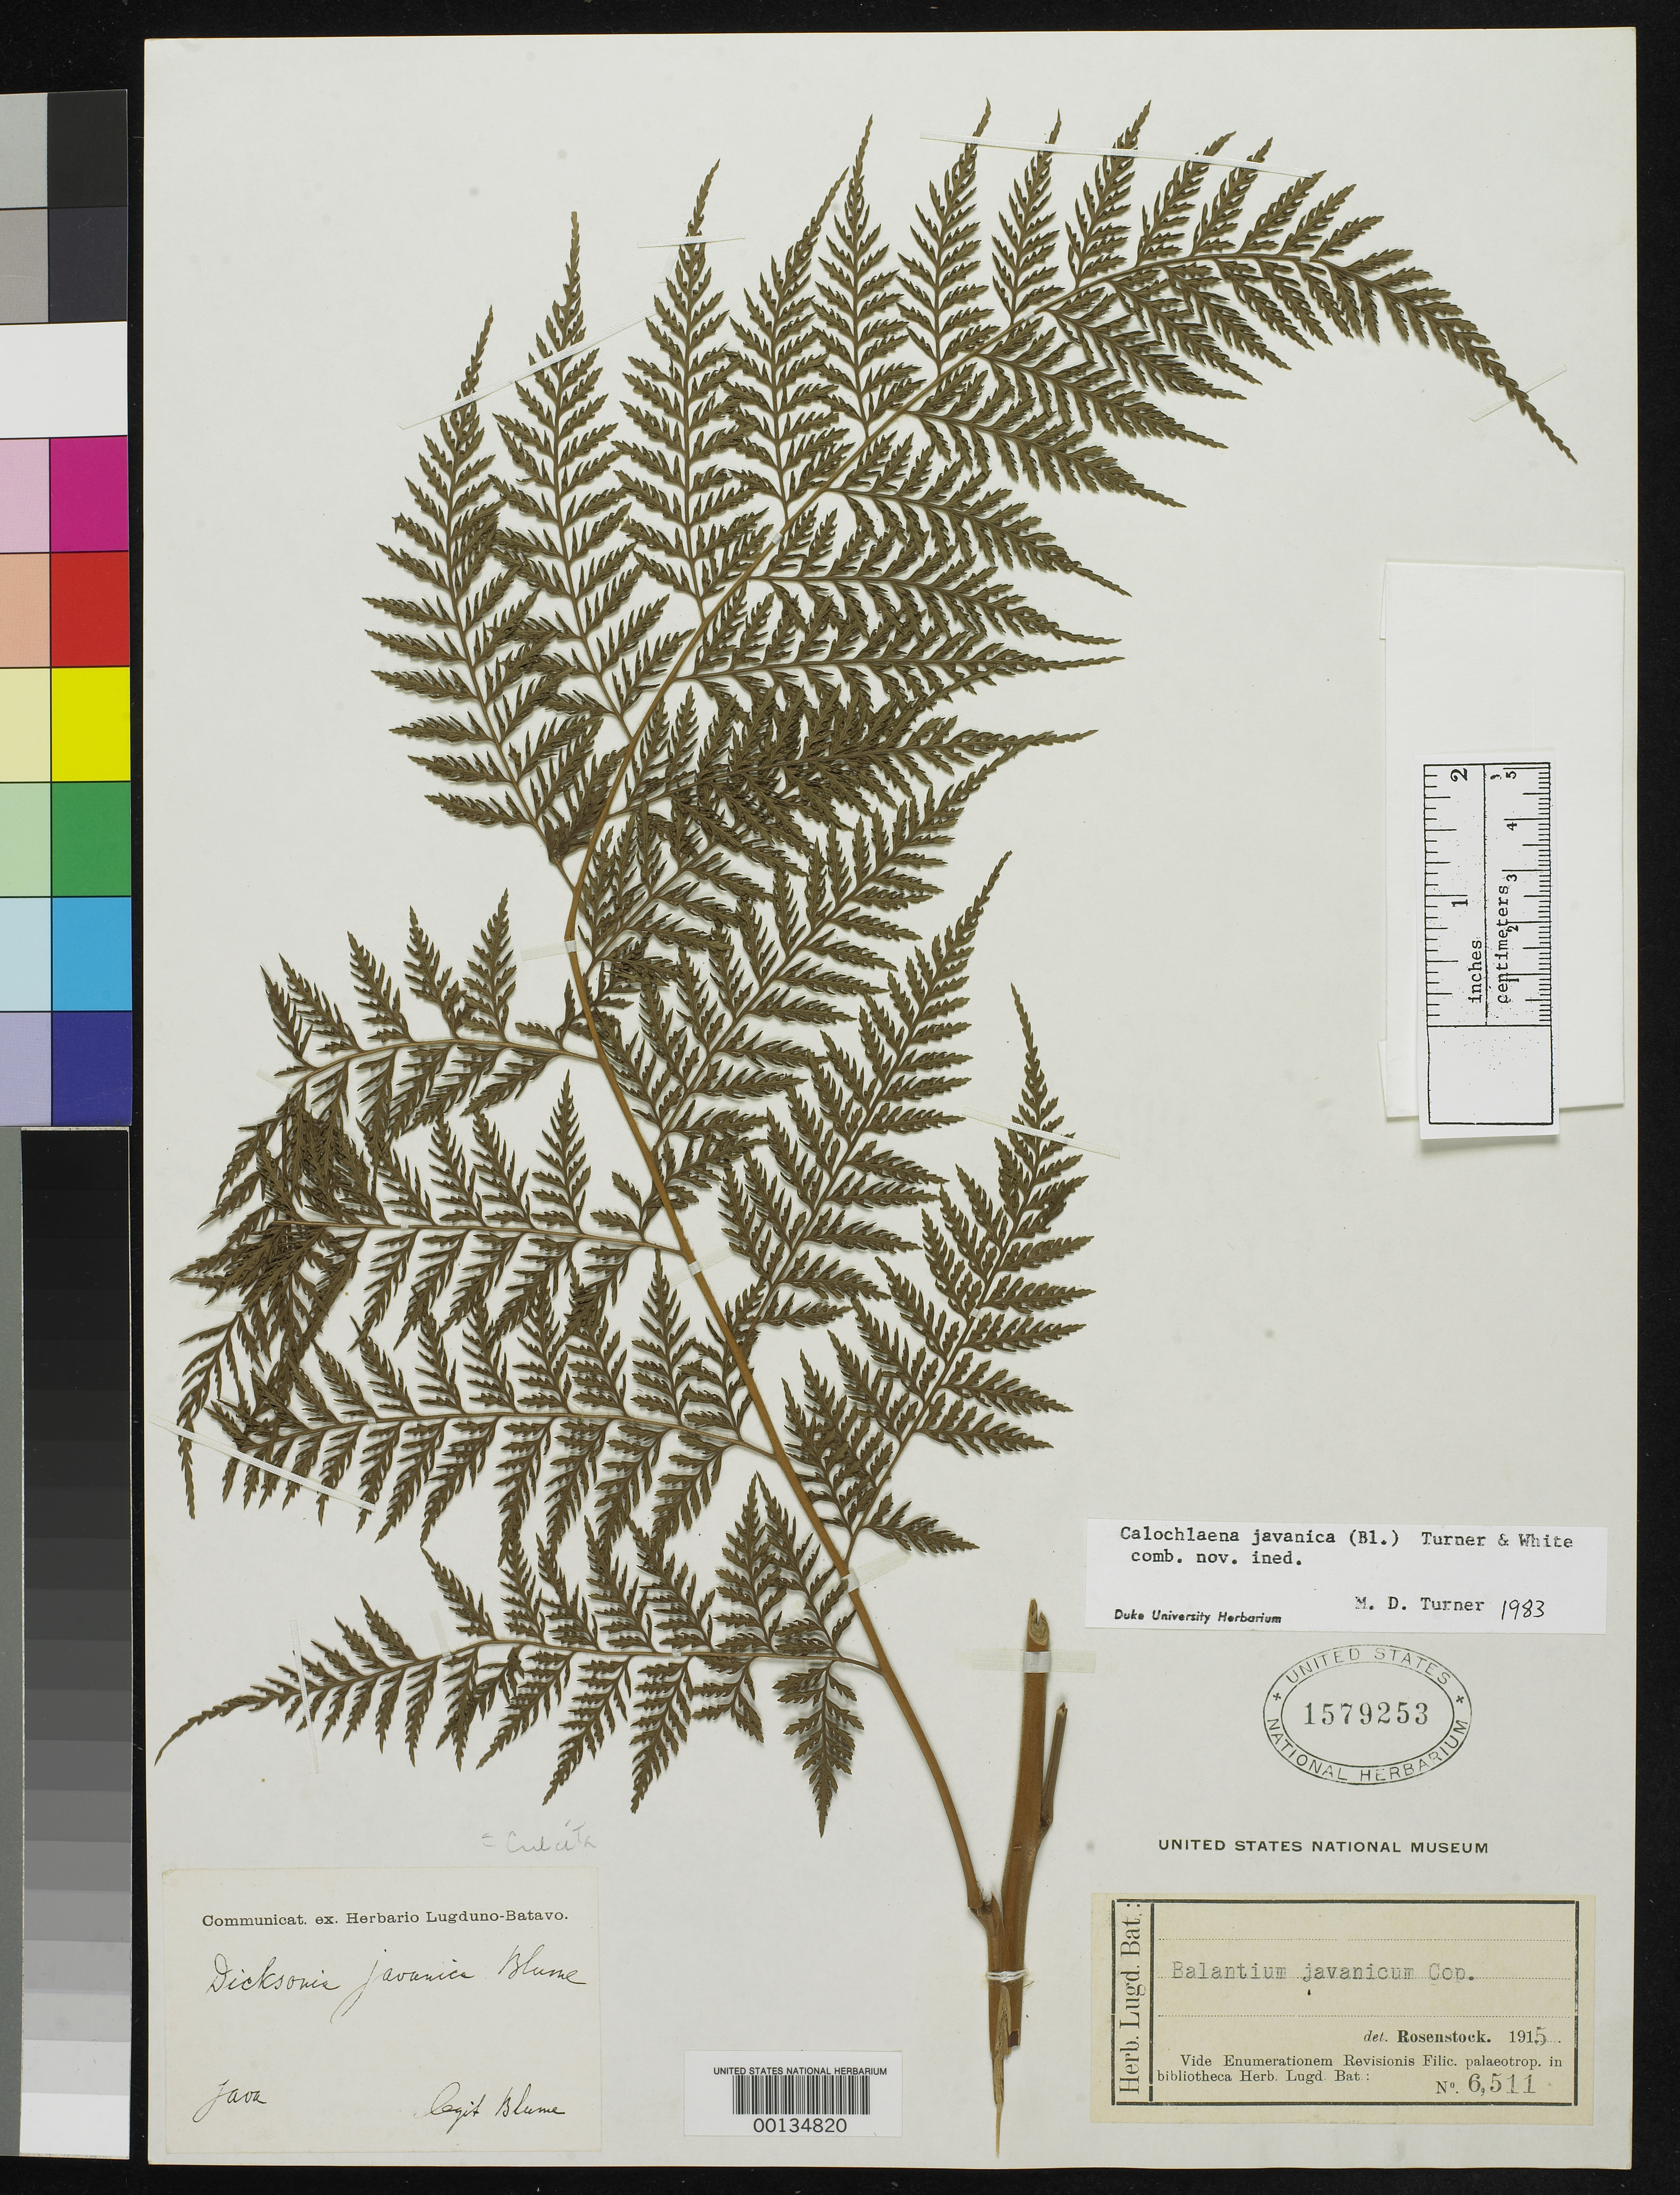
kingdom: Plantae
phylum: Tracheophyta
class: Polypodiopsida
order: Cyatheales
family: Dicksoniaceae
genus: Dicksonia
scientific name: Dicksonia javanica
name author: Blume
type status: Isotype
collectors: C. L. von Blume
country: Indonesia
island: Java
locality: Java.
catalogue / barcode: US 1579253